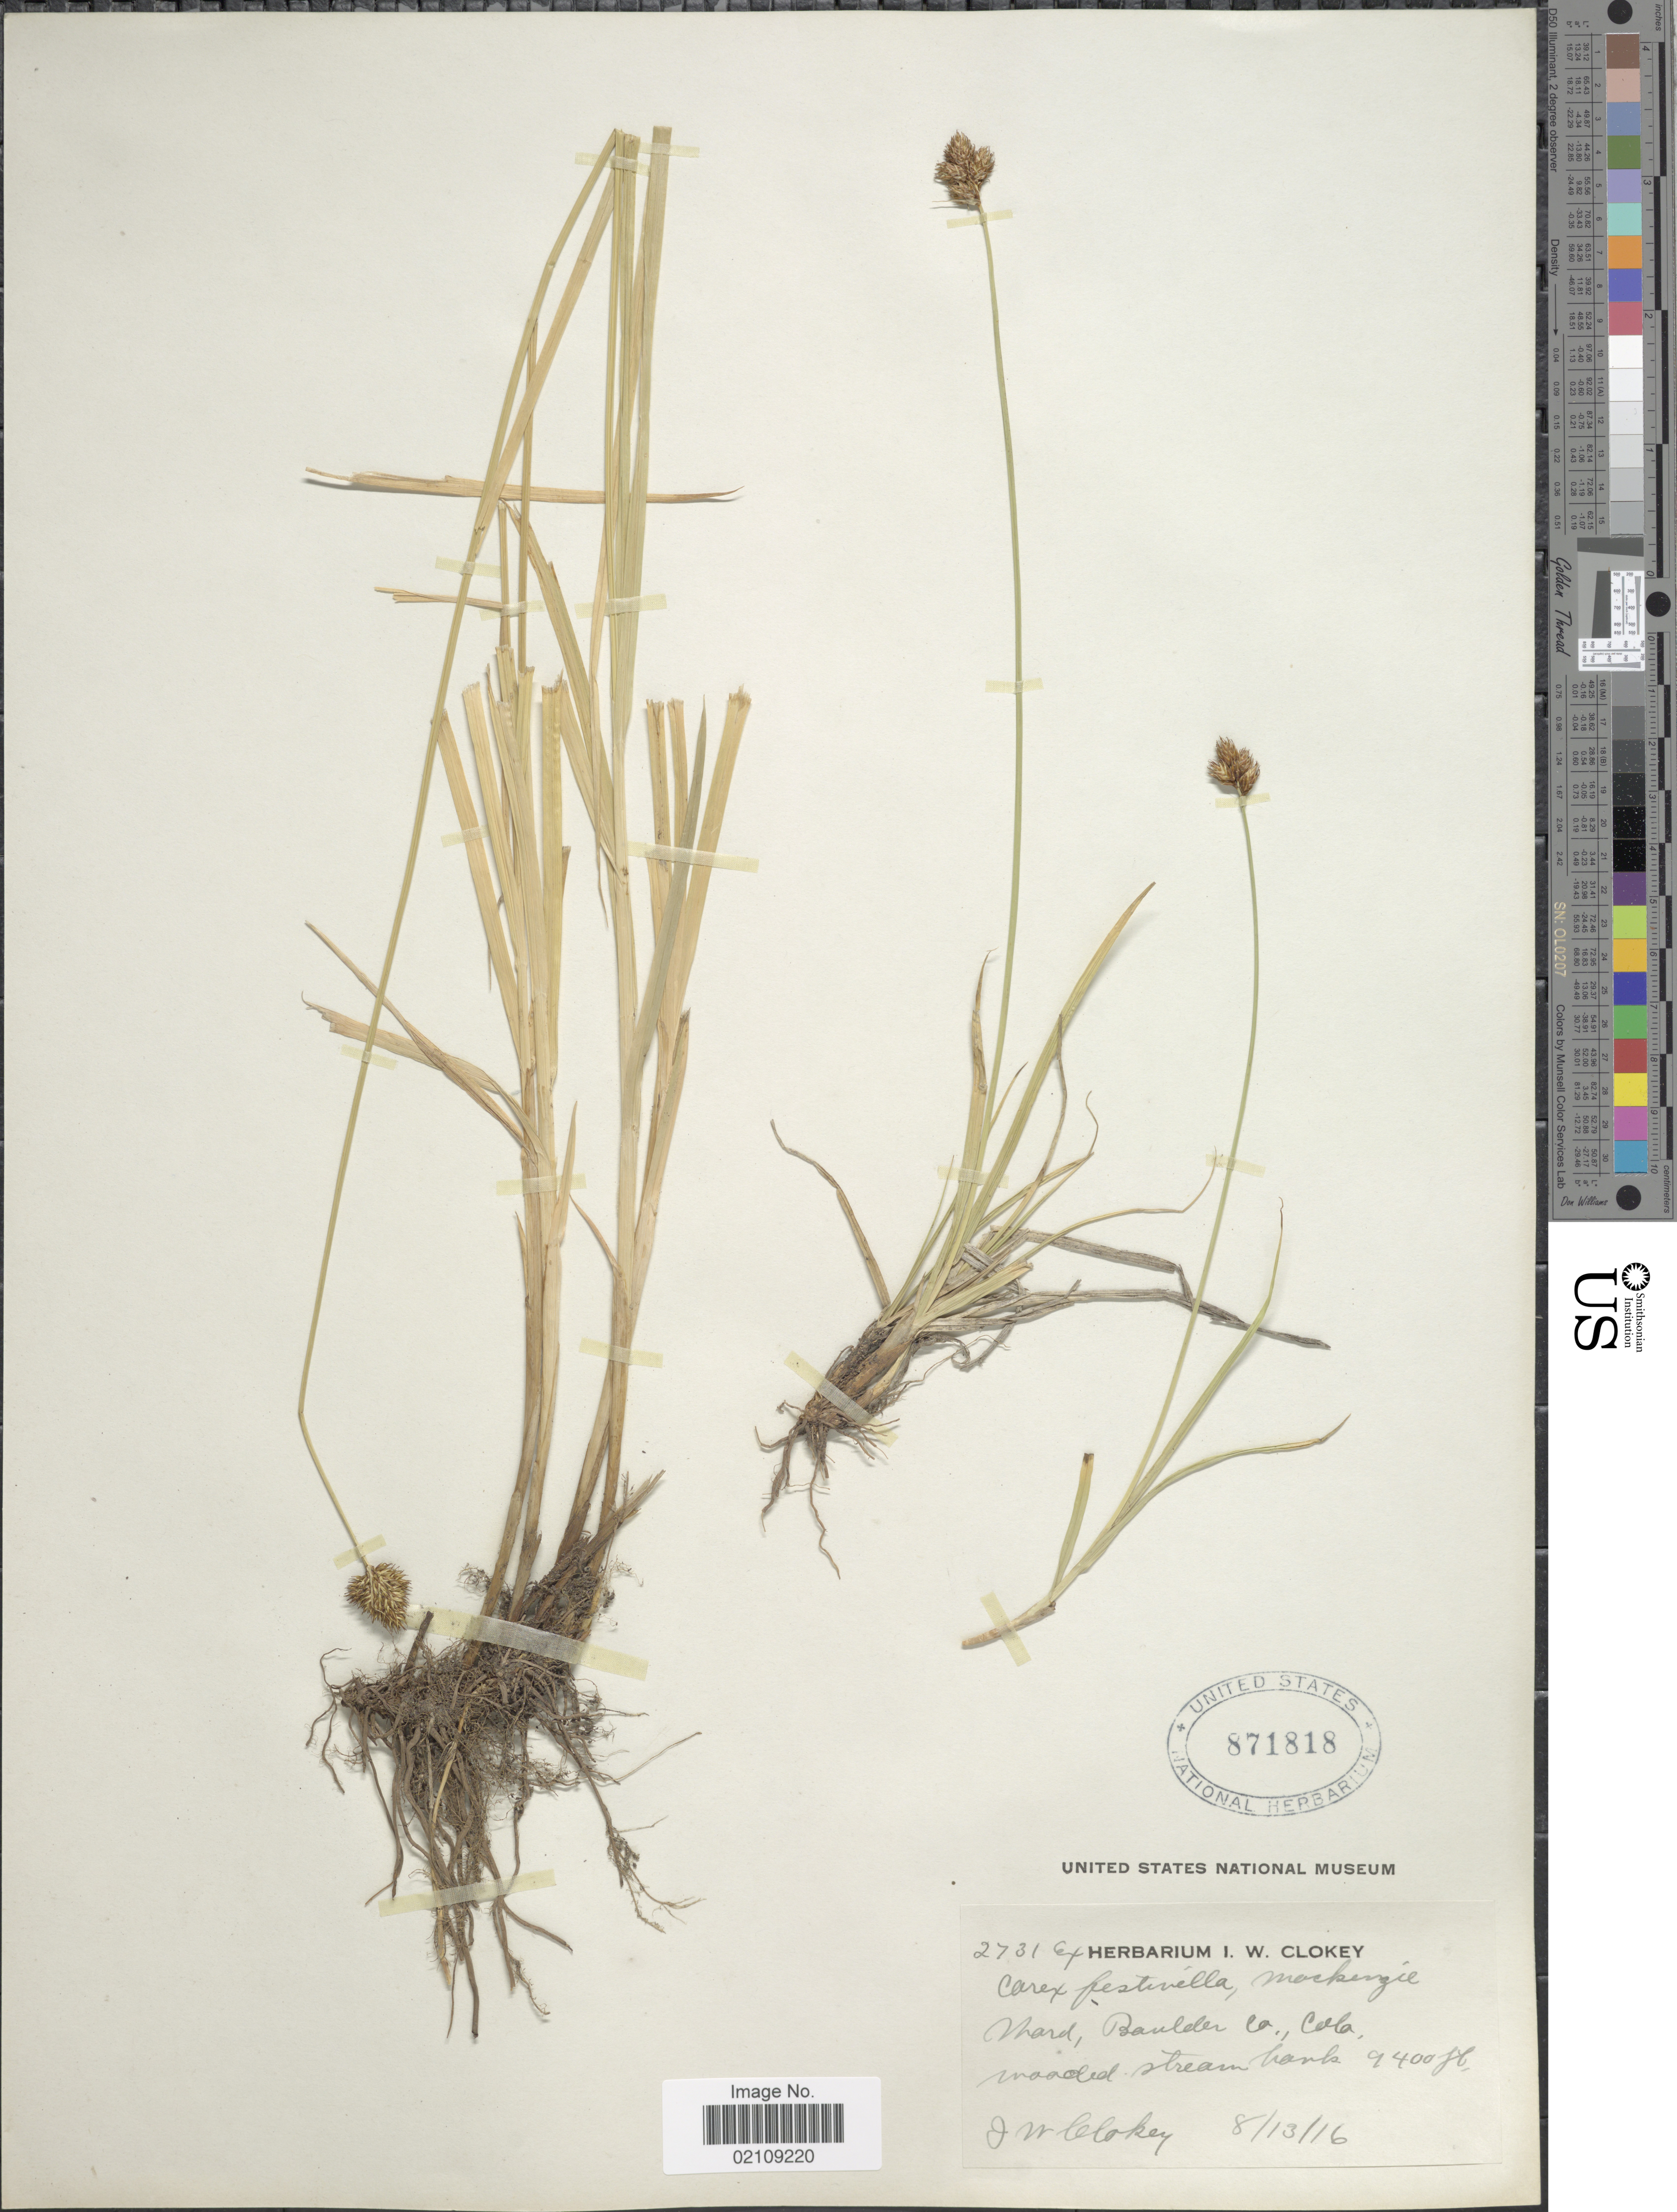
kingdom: Plantae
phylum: Tracheophyta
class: Liliopsida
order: Poales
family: Cyperaceae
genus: Carex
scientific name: Carex microptera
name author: Mack.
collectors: I. W. Clokey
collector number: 2731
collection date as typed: Transcribed d/m/y: 13/8/16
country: United States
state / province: Colorado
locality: Ward, Boulder Co, wooded stream bank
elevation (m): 2865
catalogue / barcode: US 871818